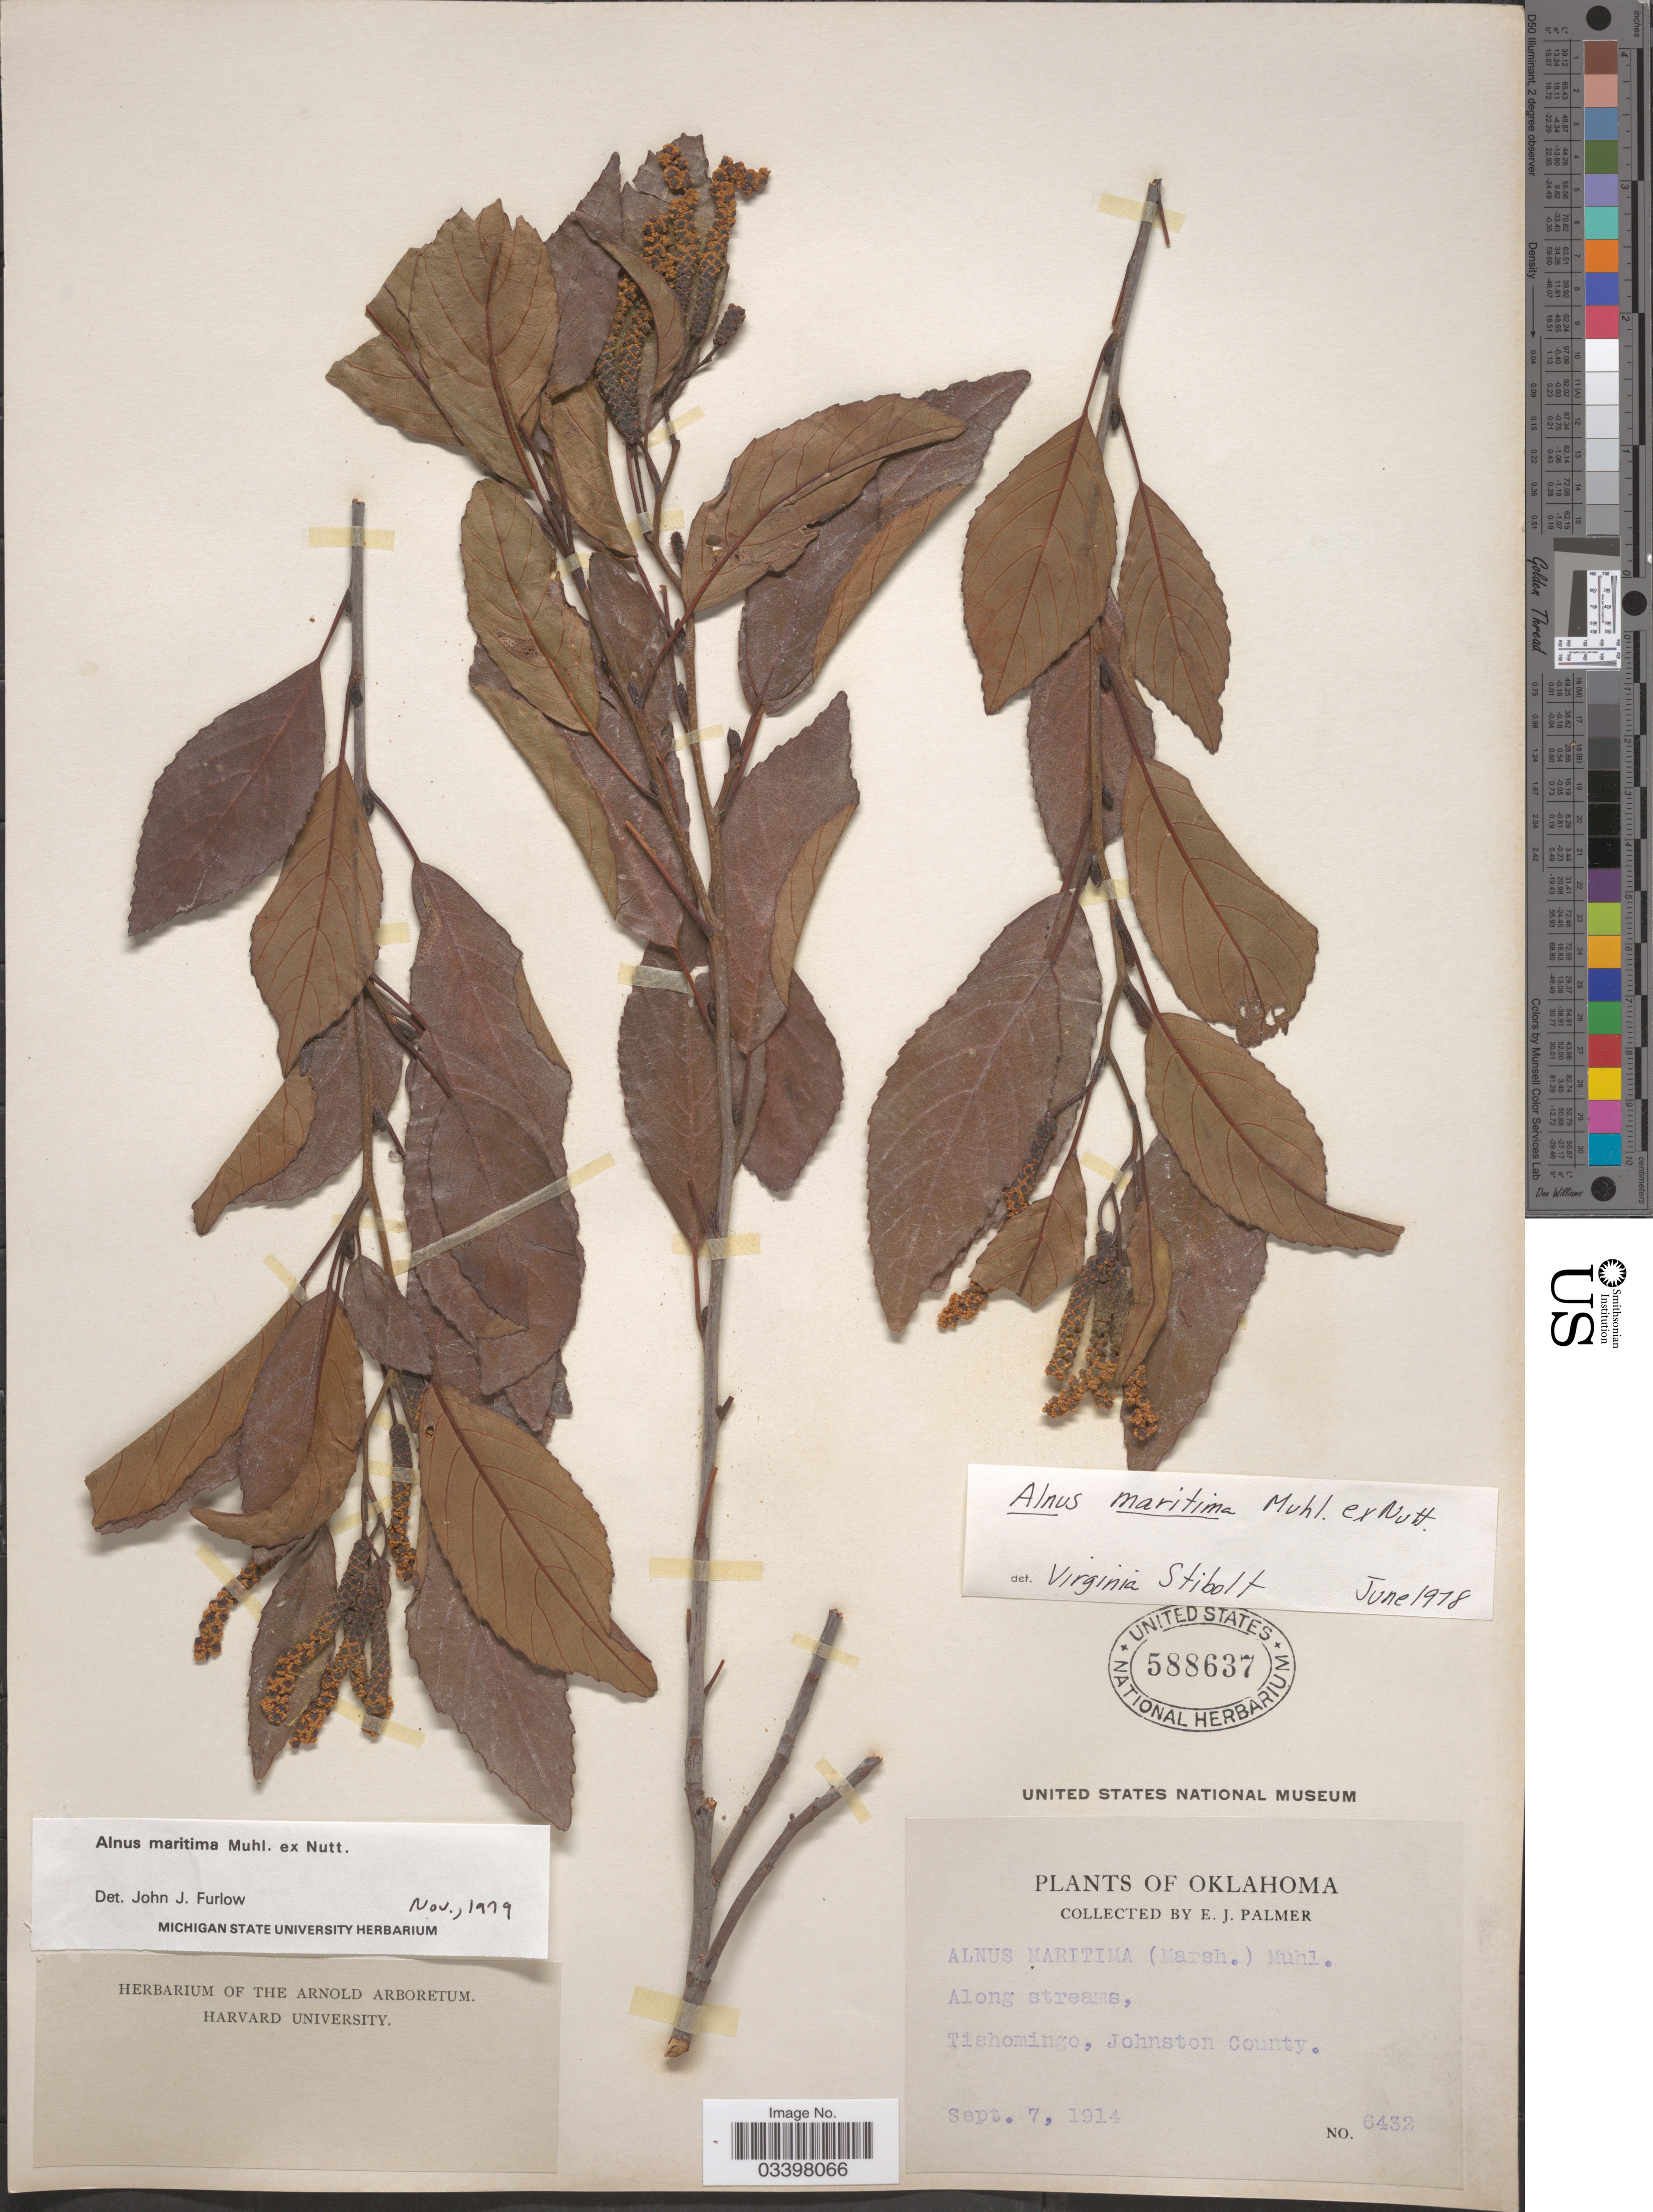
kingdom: Plantae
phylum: Tracheophyta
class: Magnoliopsida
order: Fagales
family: Betulaceae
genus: Alnus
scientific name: Alnus maritima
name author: (Marshall) Muhl. ex Nutt.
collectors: E. J. Palmer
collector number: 6432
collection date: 1914-09-07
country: United States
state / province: Oklahoma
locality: Tishomingo, Johnston County.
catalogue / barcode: US 588637